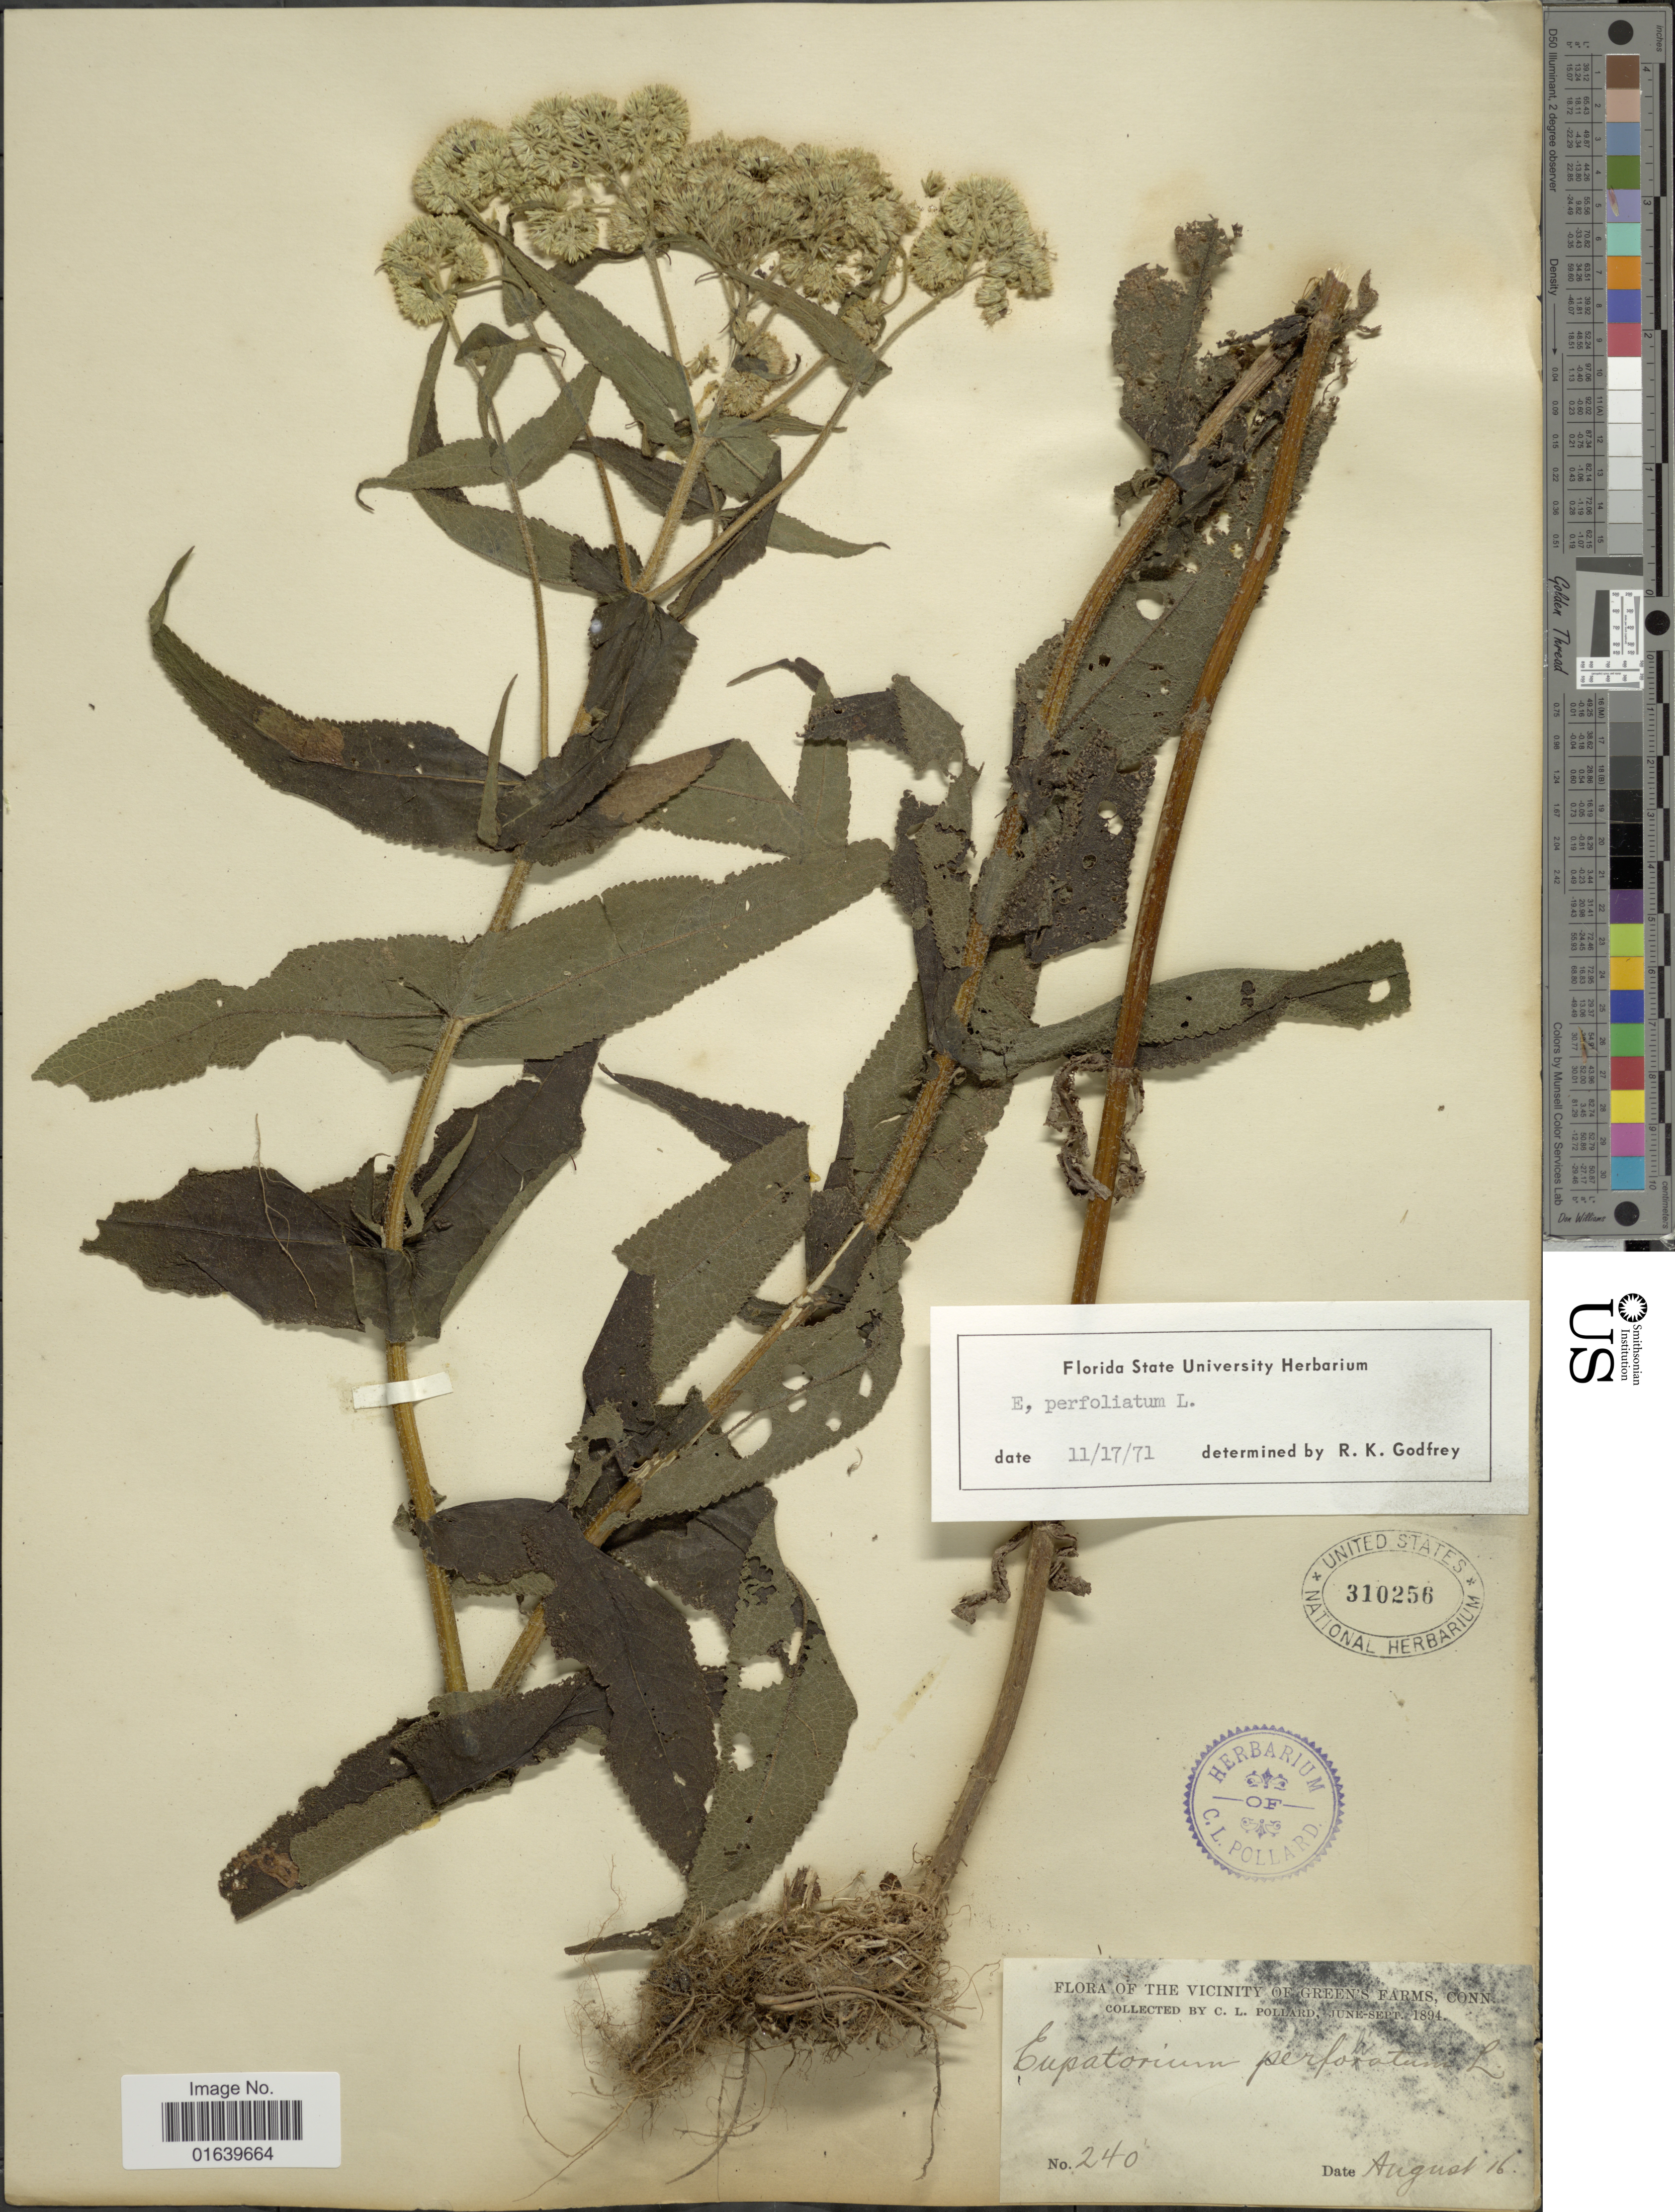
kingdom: Plantae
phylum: Tracheophyta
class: Magnoliopsida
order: Asterales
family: Asteraceae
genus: Eupatorium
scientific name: Eupatorium perfoliatum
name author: L.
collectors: C. L. Pollard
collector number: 240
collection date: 1894-08-16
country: United States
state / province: Connecticut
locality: The Vicinity of Green Farms.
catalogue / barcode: US 310256